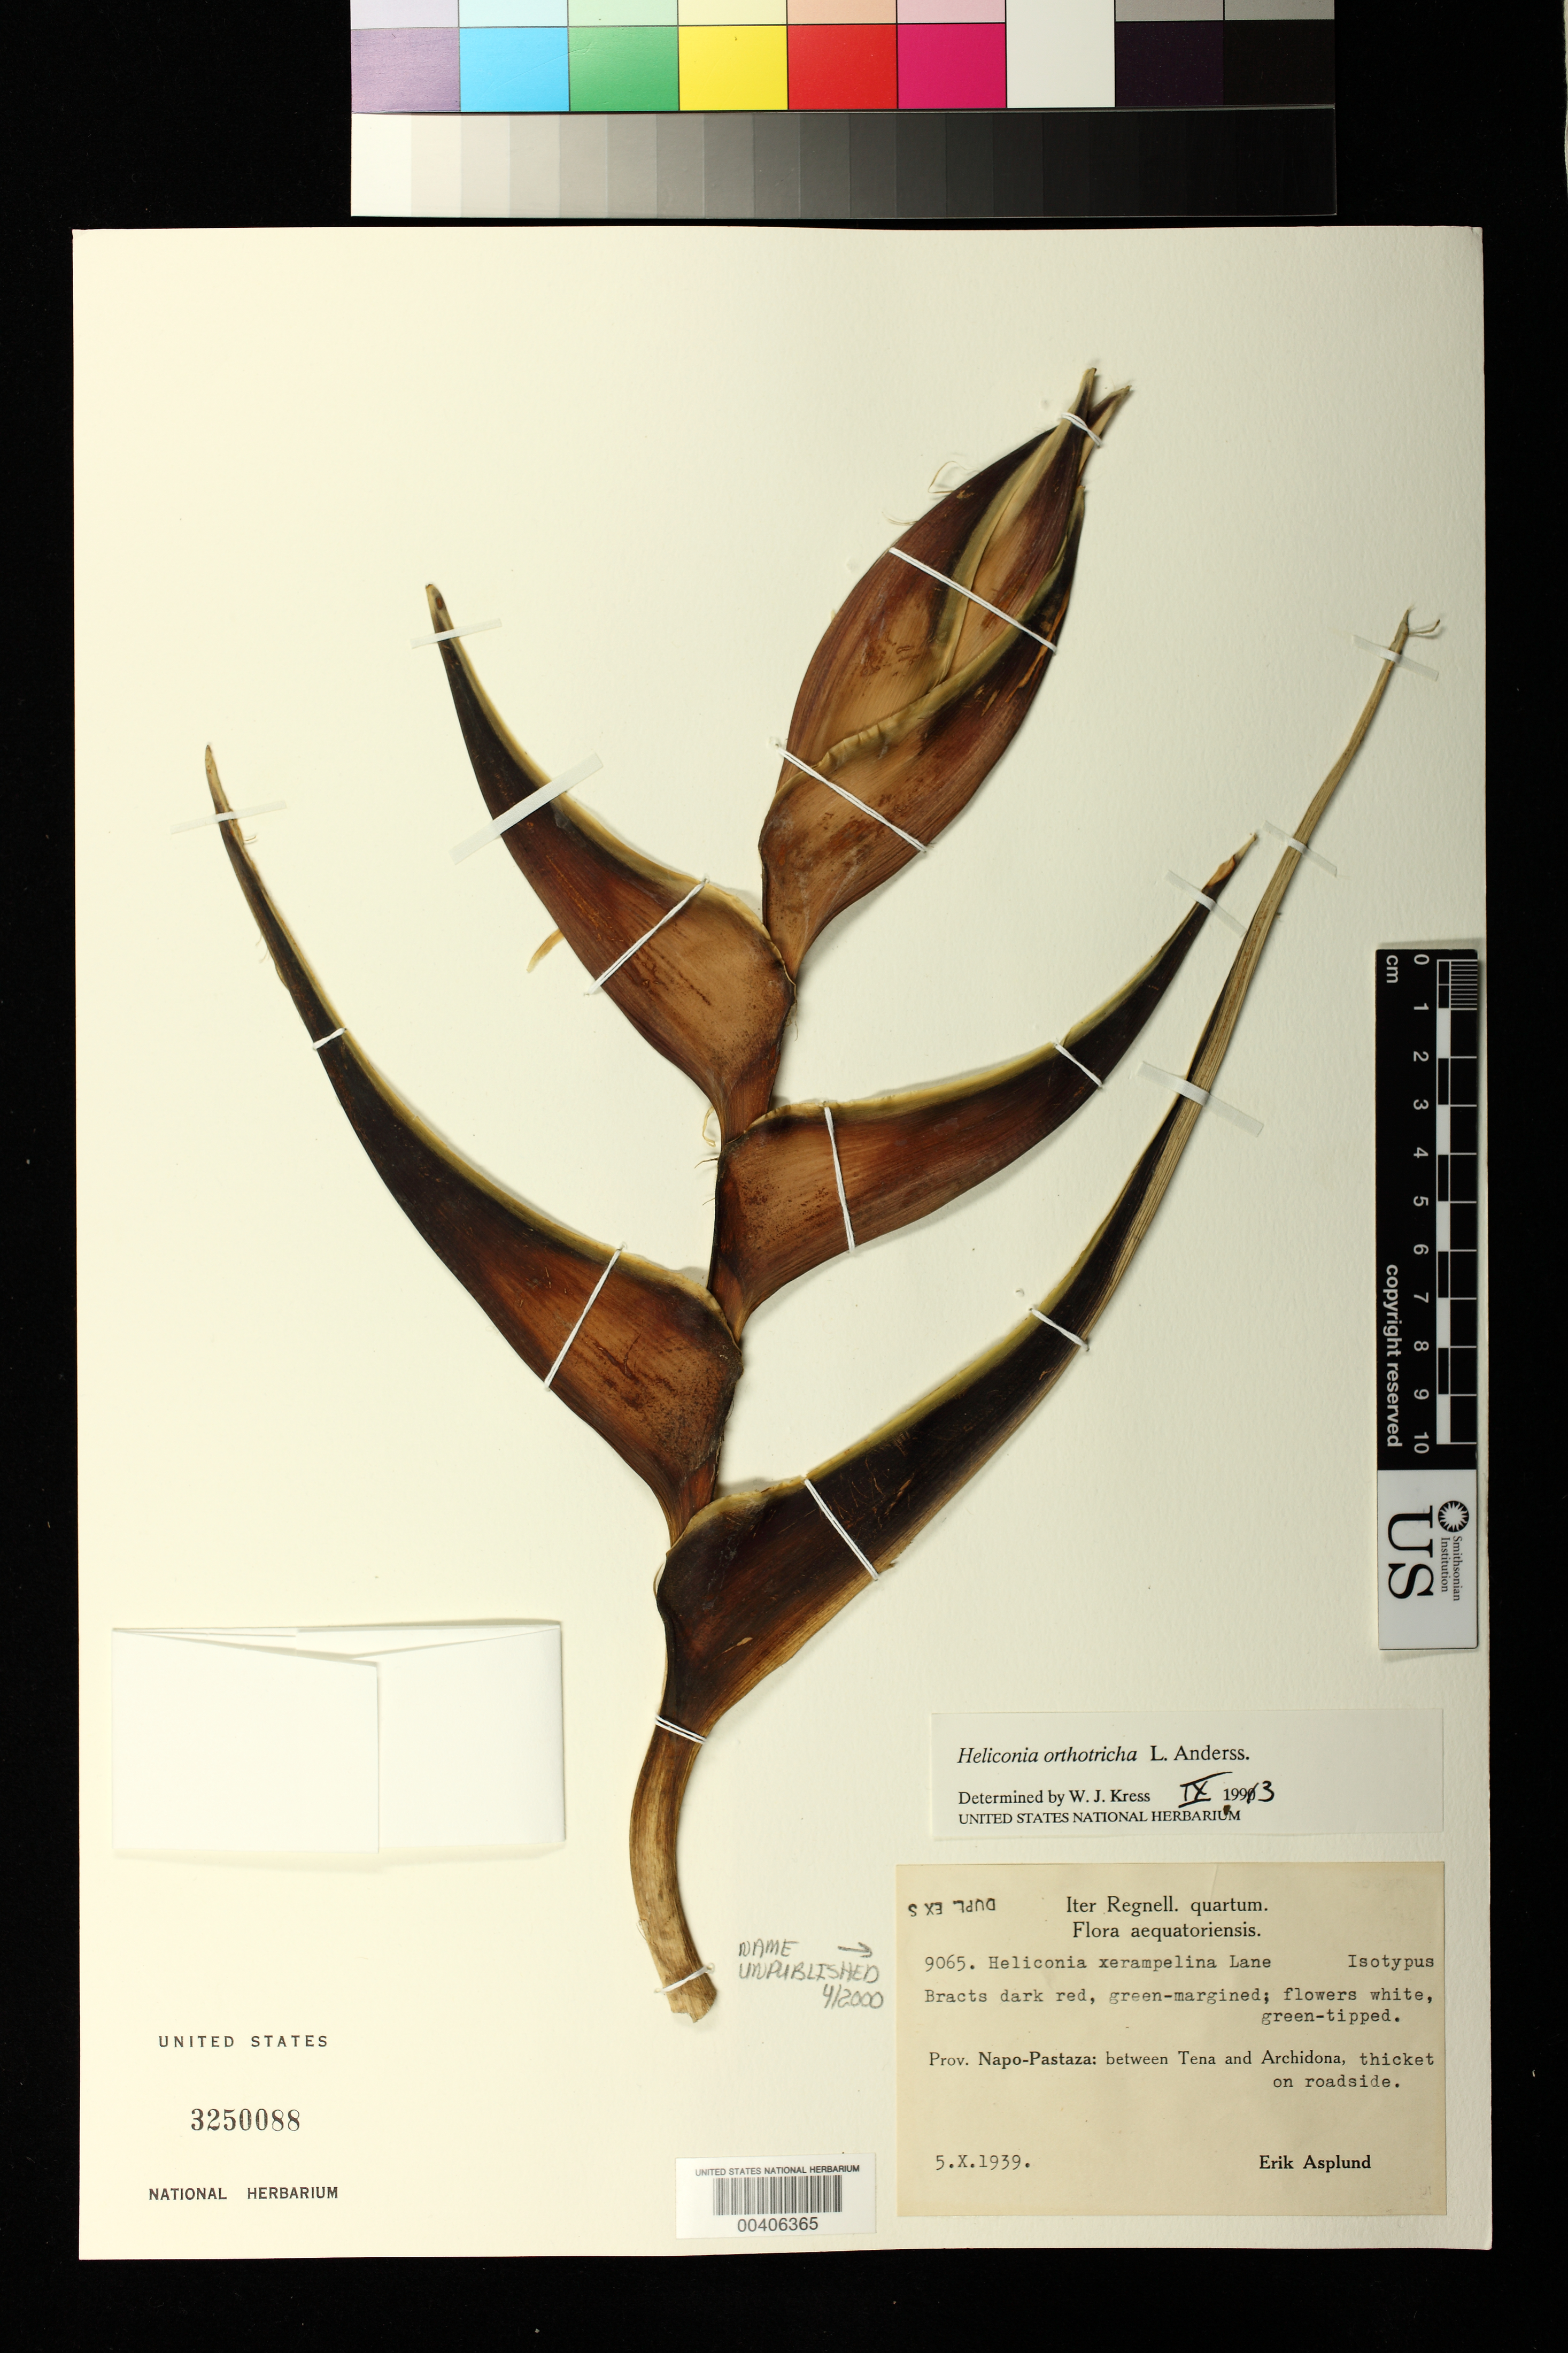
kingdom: Plantae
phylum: Tracheophyta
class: Liliopsida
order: Zingiberales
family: Heliconiaceae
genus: Heliconia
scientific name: Heliconia orthotricha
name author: L. Andersson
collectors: E. Asplund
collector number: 9065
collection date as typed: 05 Oct 1939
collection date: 1939-10-05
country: Ecuador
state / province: Napo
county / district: Archidona / Tena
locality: Between Tena & archidona, Prov. of Napo-pastaza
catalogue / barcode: US 3250088